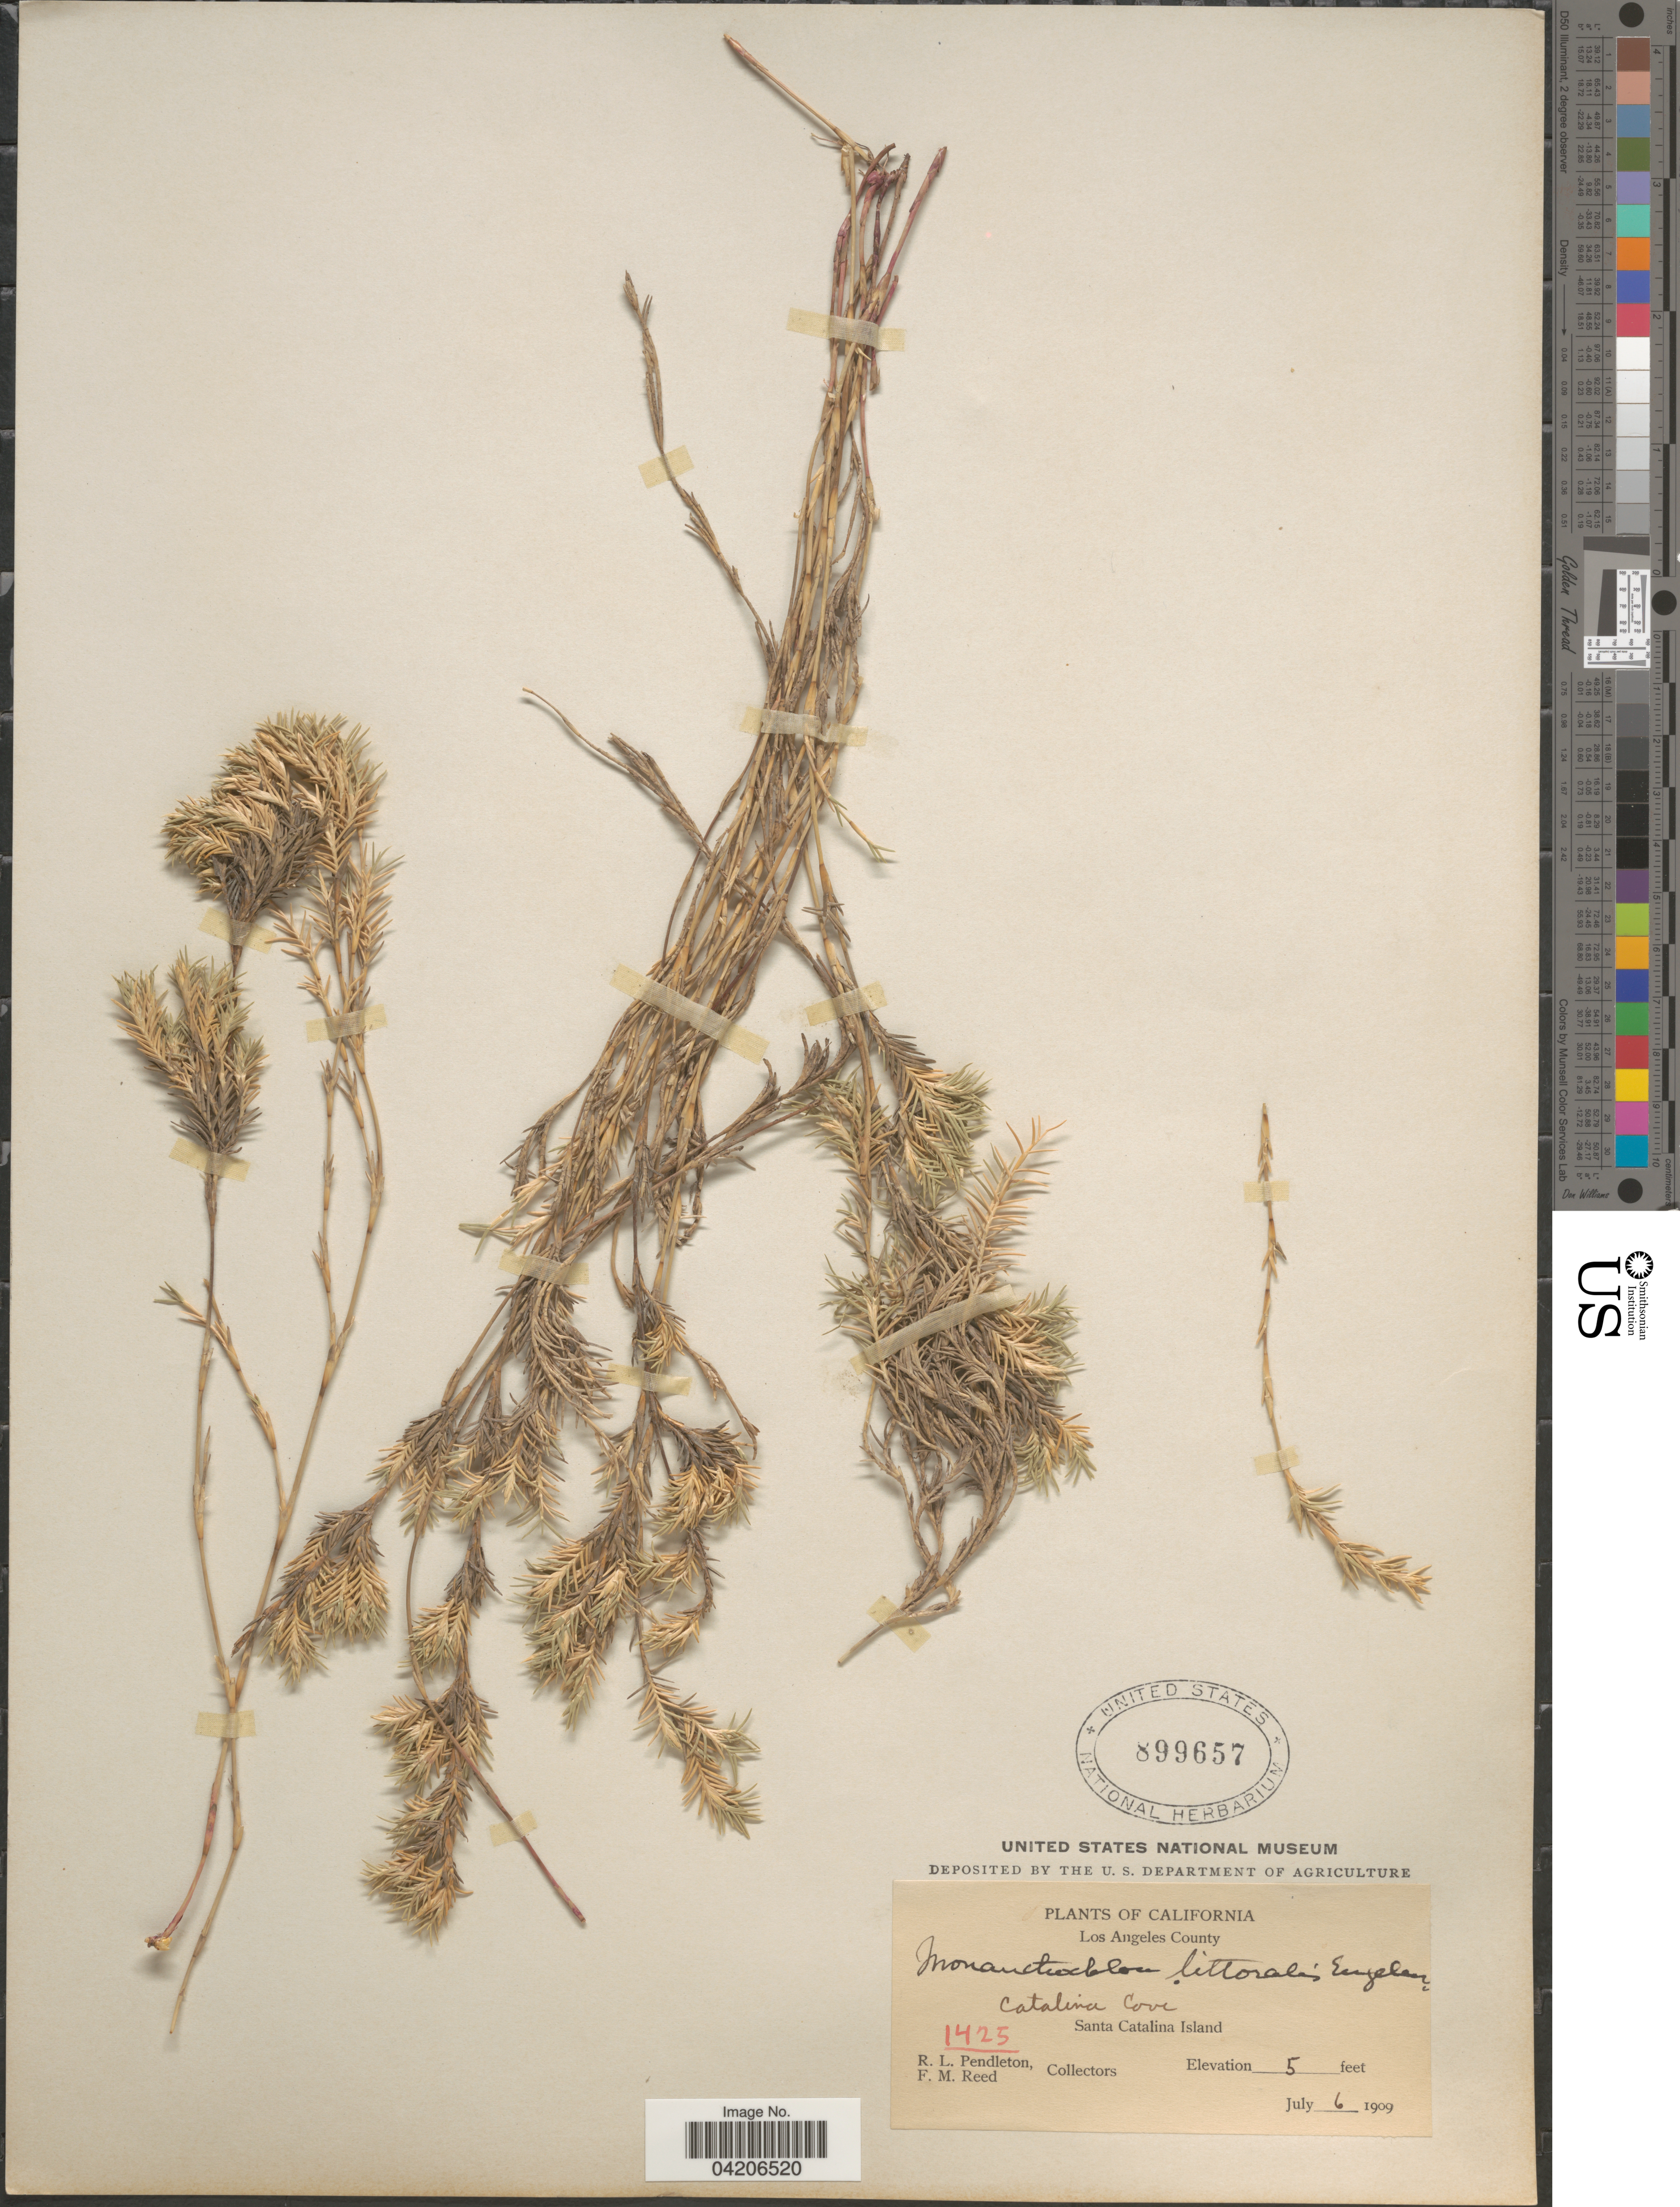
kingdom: Plantae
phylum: Tracheophyta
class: Liliopsida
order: Poales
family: Poaceae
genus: Distichlis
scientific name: Distichlis littoralis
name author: (Engelm.) H.L. Bell & Columbus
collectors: R. Pendleton & F. Reed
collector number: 1425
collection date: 1909-07-06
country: United States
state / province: California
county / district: Los Angeles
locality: Los Angeles County. Catalina Cove. Santa Catalina Island.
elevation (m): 2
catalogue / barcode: US 899657